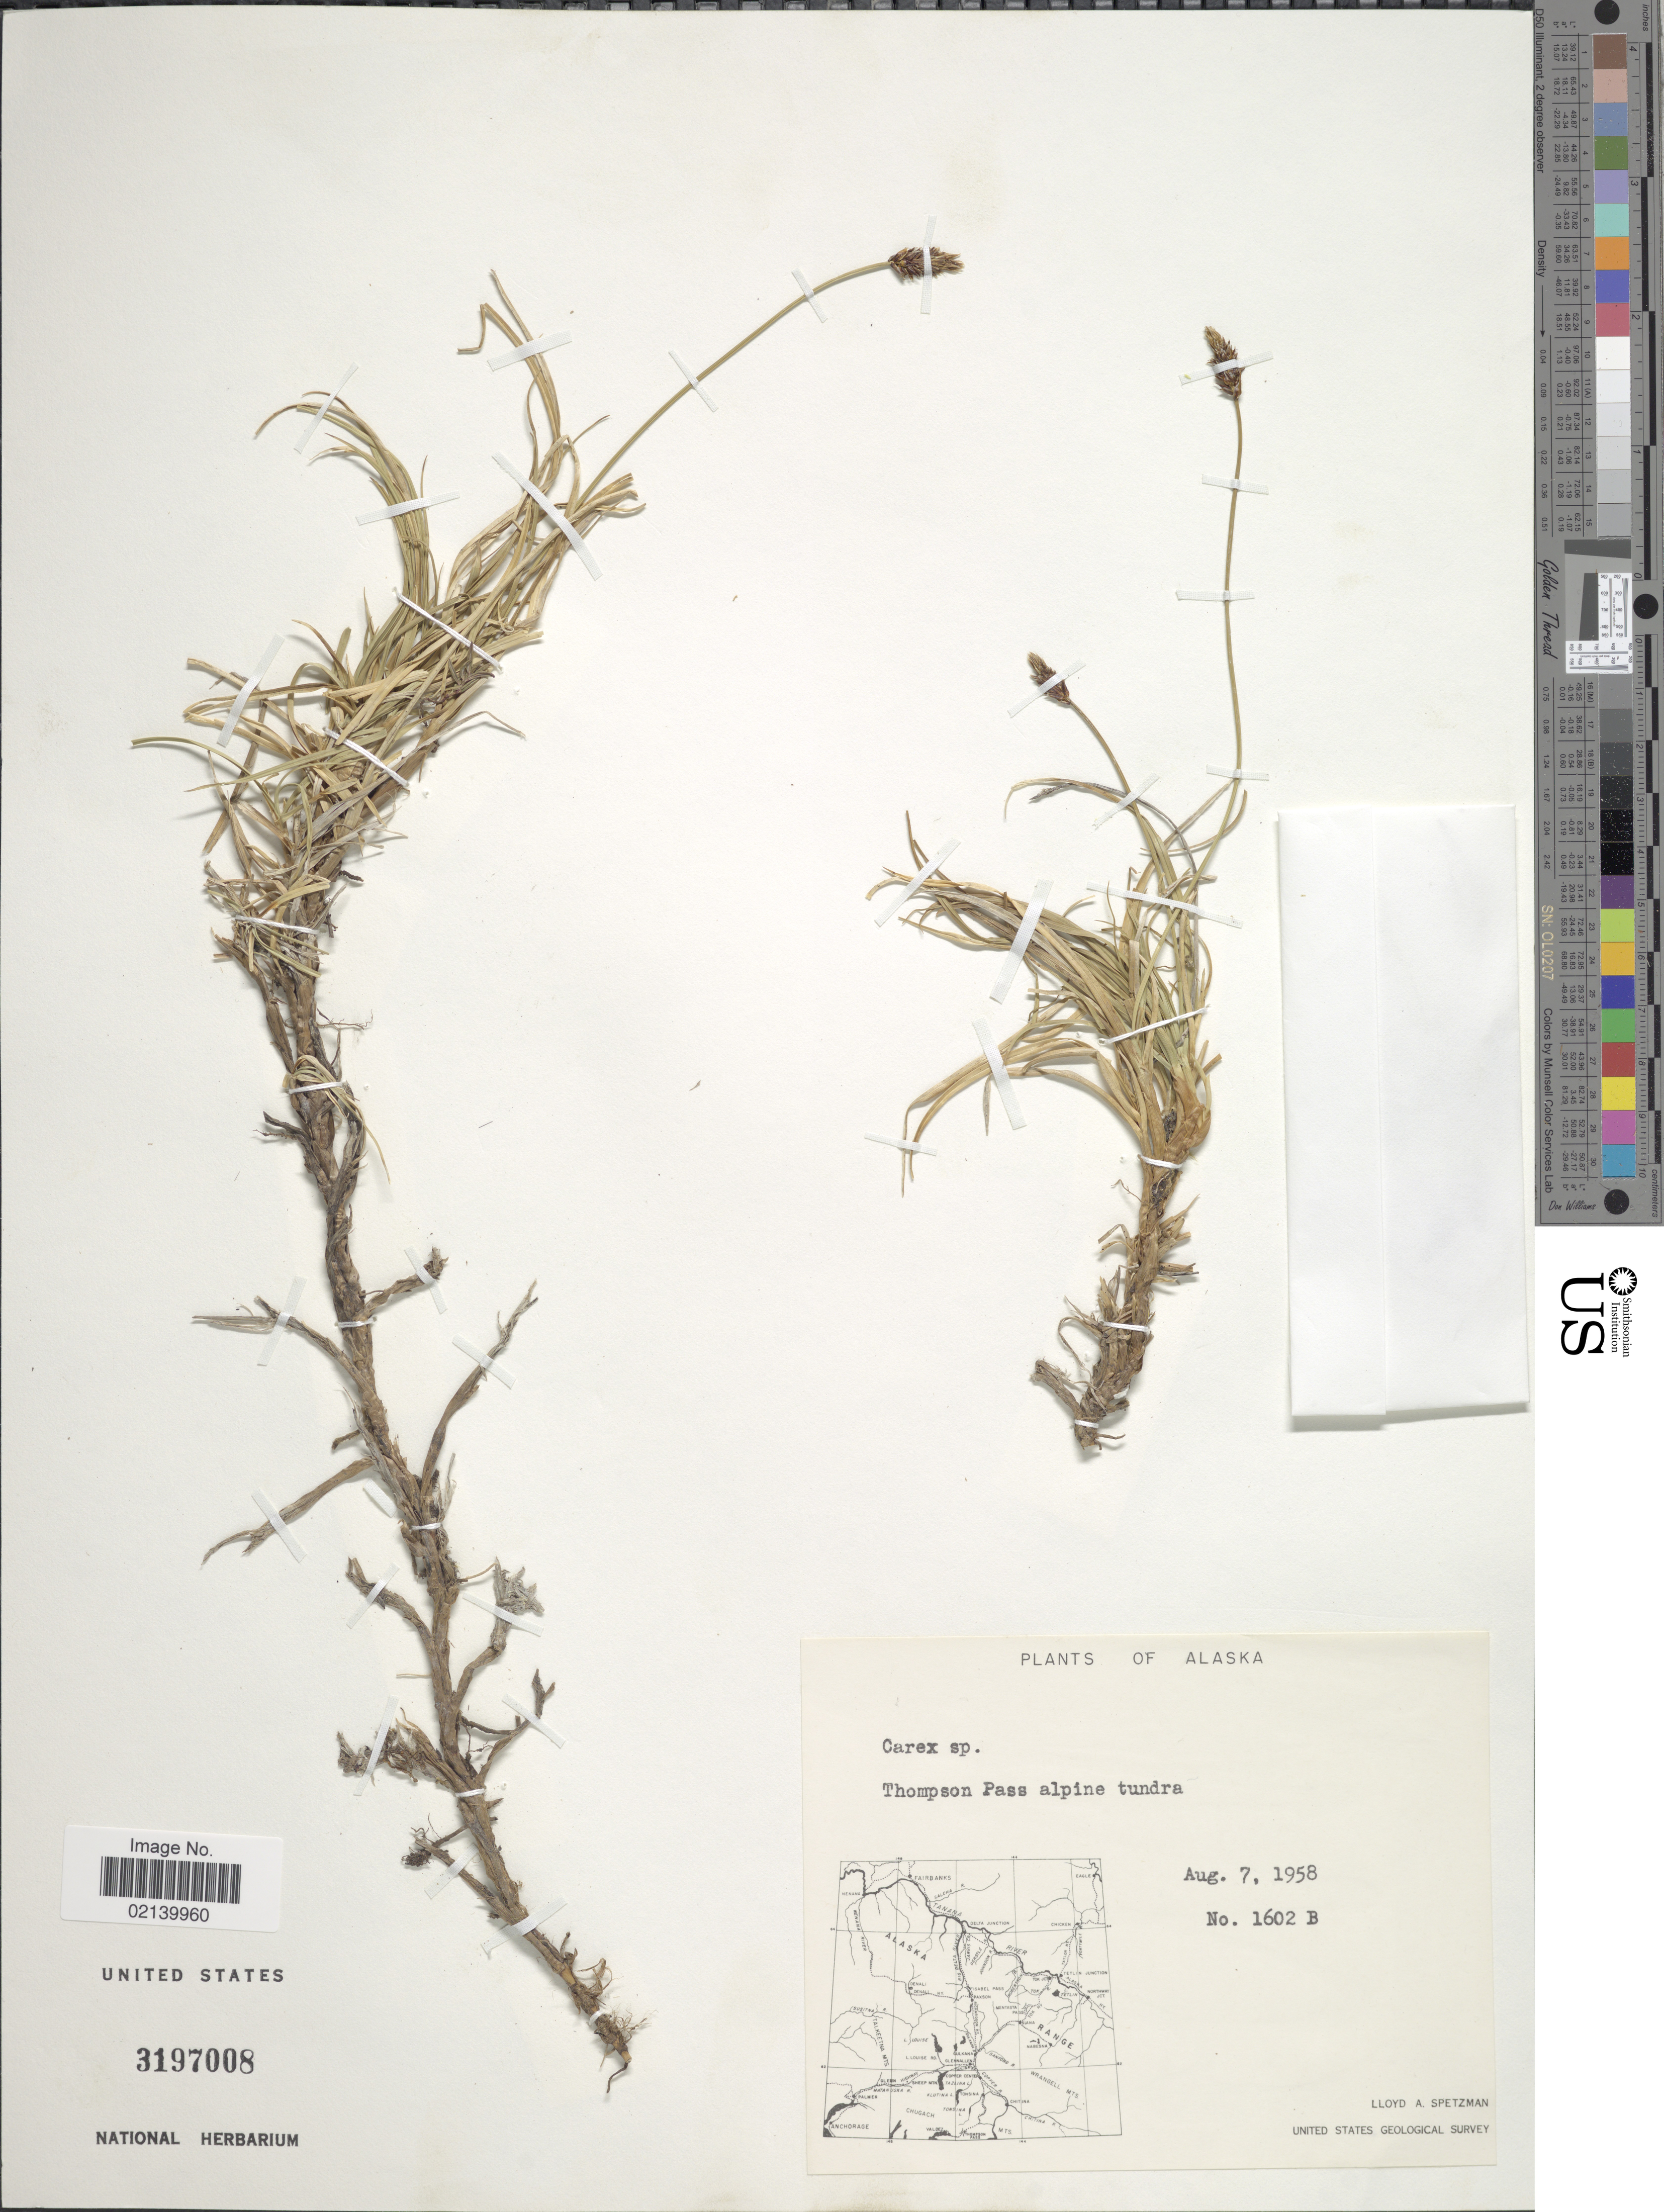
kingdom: Plantae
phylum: Tracheophyta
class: Liliopsida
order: Poales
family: Cyperaceae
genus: Carex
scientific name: Carex sp.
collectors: L. Spetzman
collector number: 1602B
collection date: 1958-08-07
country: United States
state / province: Alaska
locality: Thompson Pass alpine tundra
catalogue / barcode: US 3197008